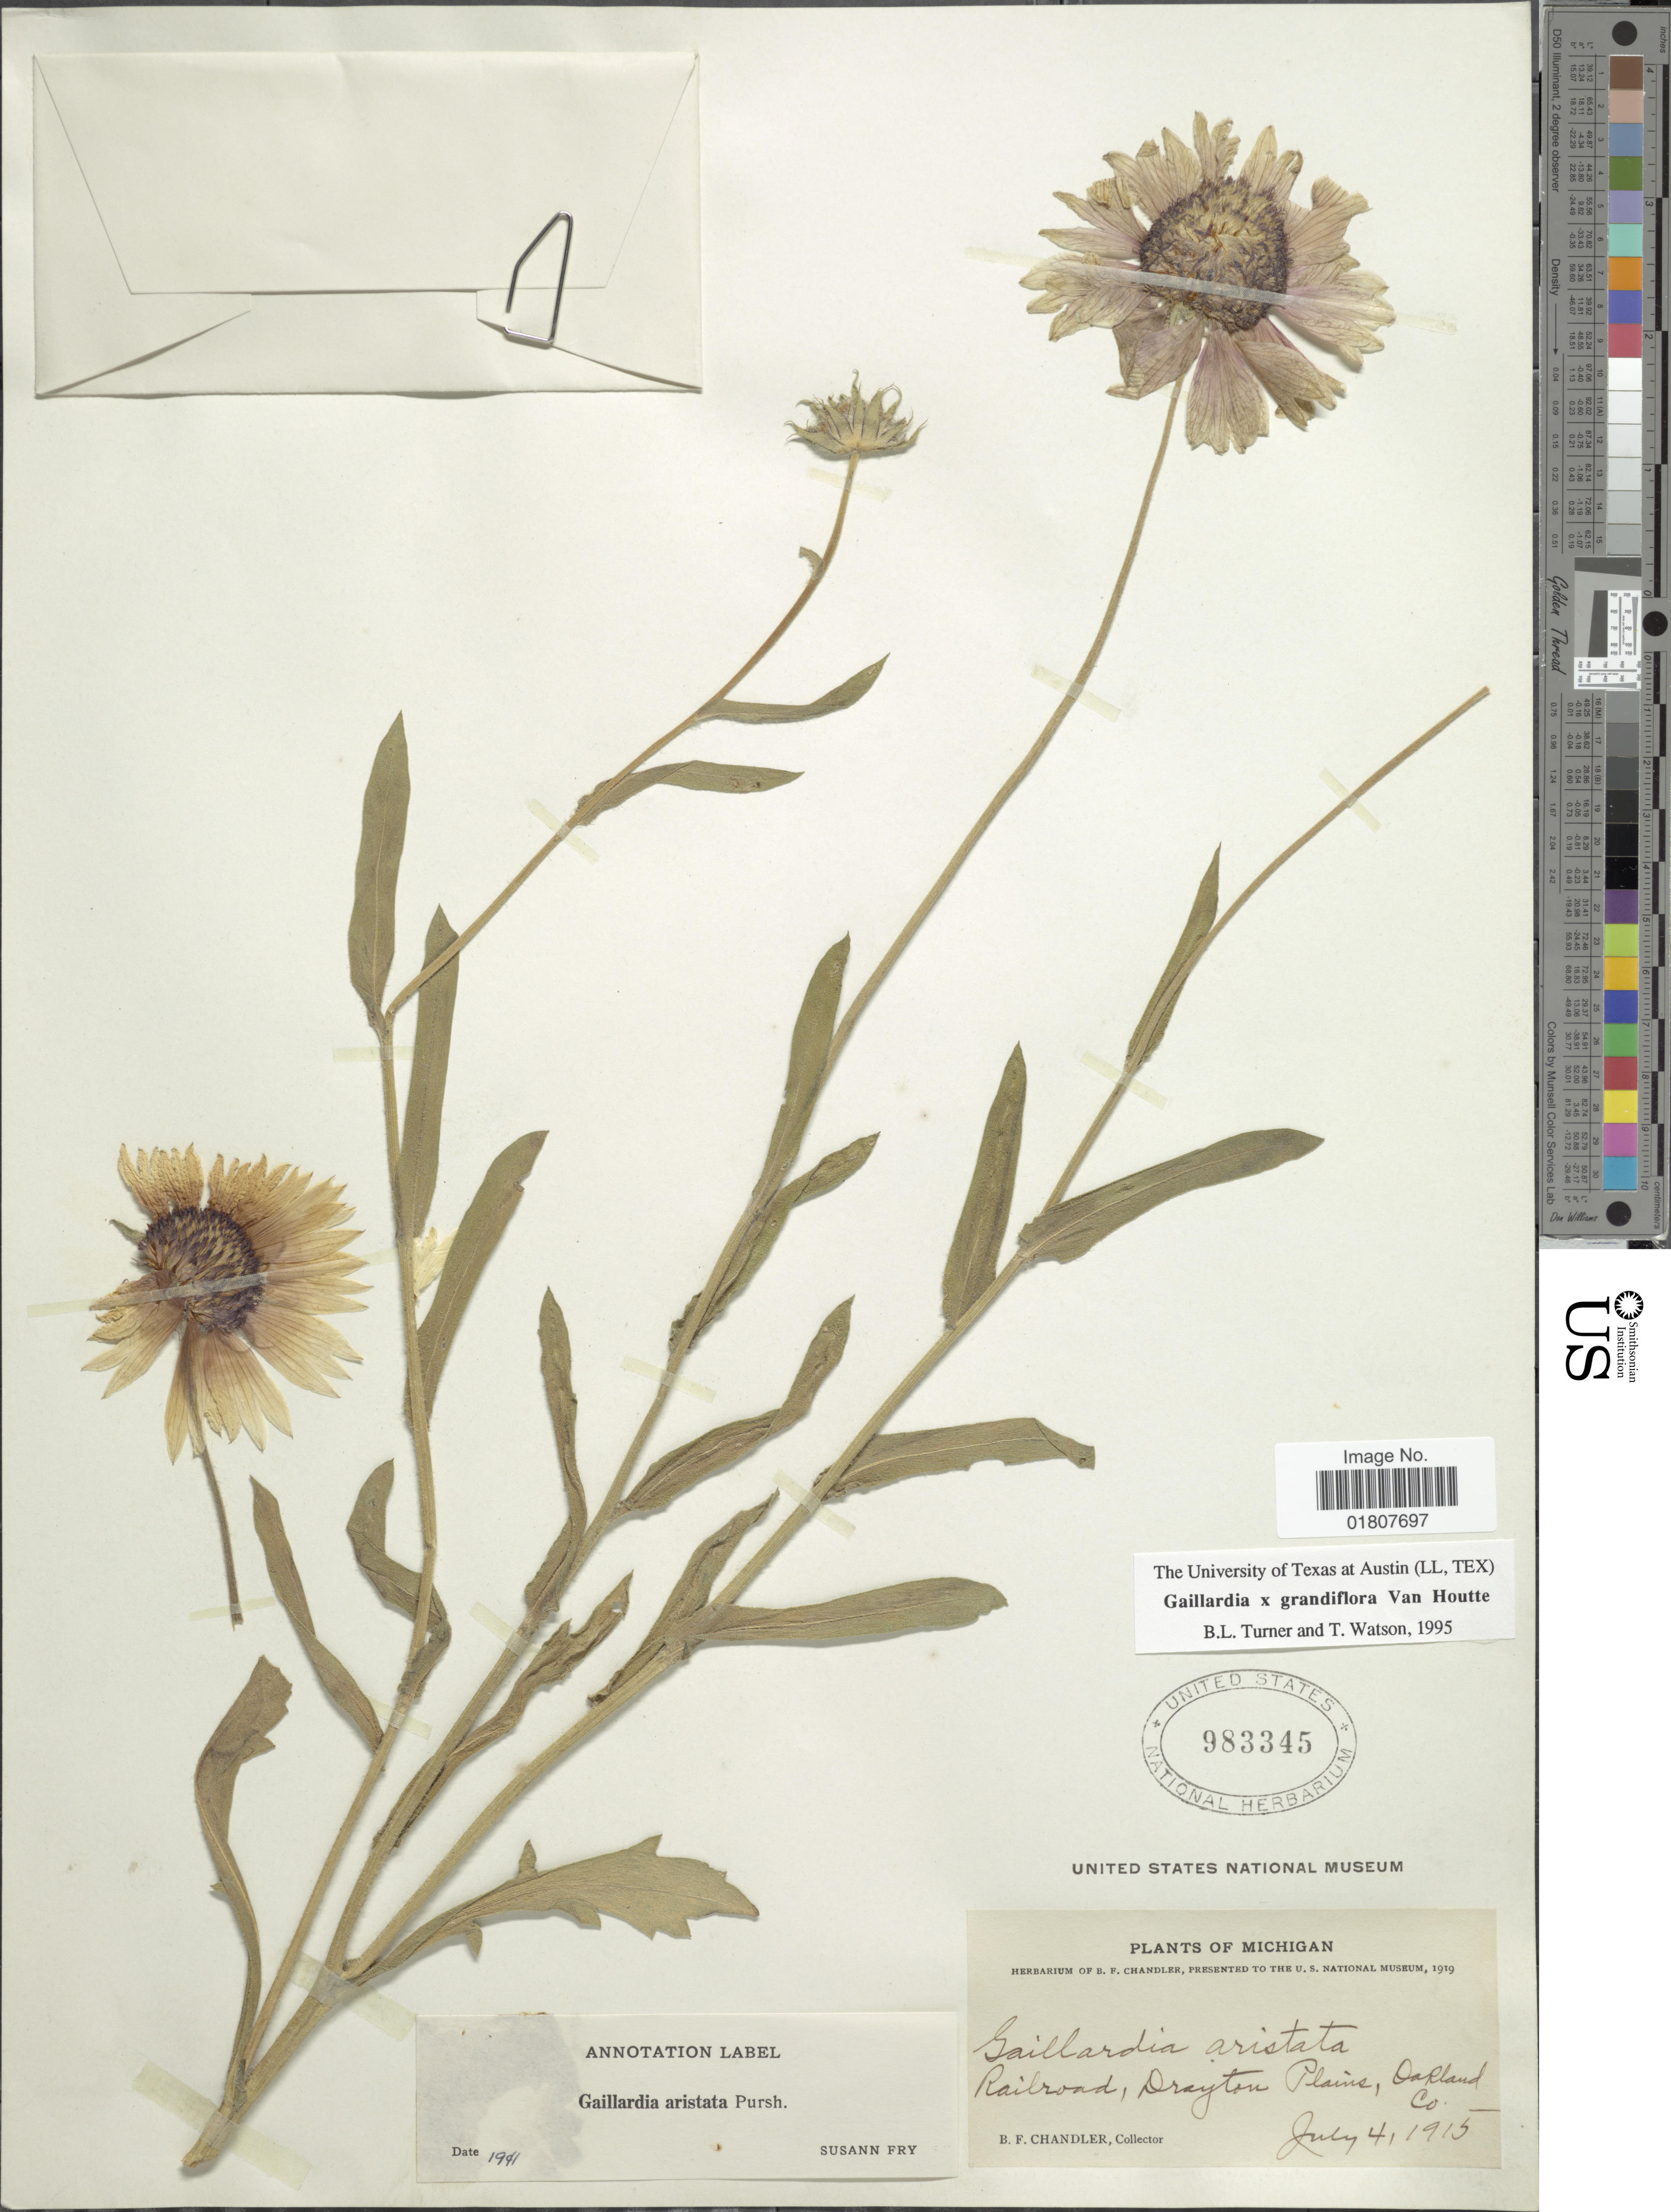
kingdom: Plantae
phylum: Tracheophyta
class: Magnoliopsida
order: Asterales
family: Asteraceae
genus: Gaillardia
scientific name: Gaillardia x grandiflora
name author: Van Houten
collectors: B. F. Chandler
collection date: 1915-07-04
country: United States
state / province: Michigan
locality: Railroad, Drayton Plains, Oakland Co.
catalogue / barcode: US 983345